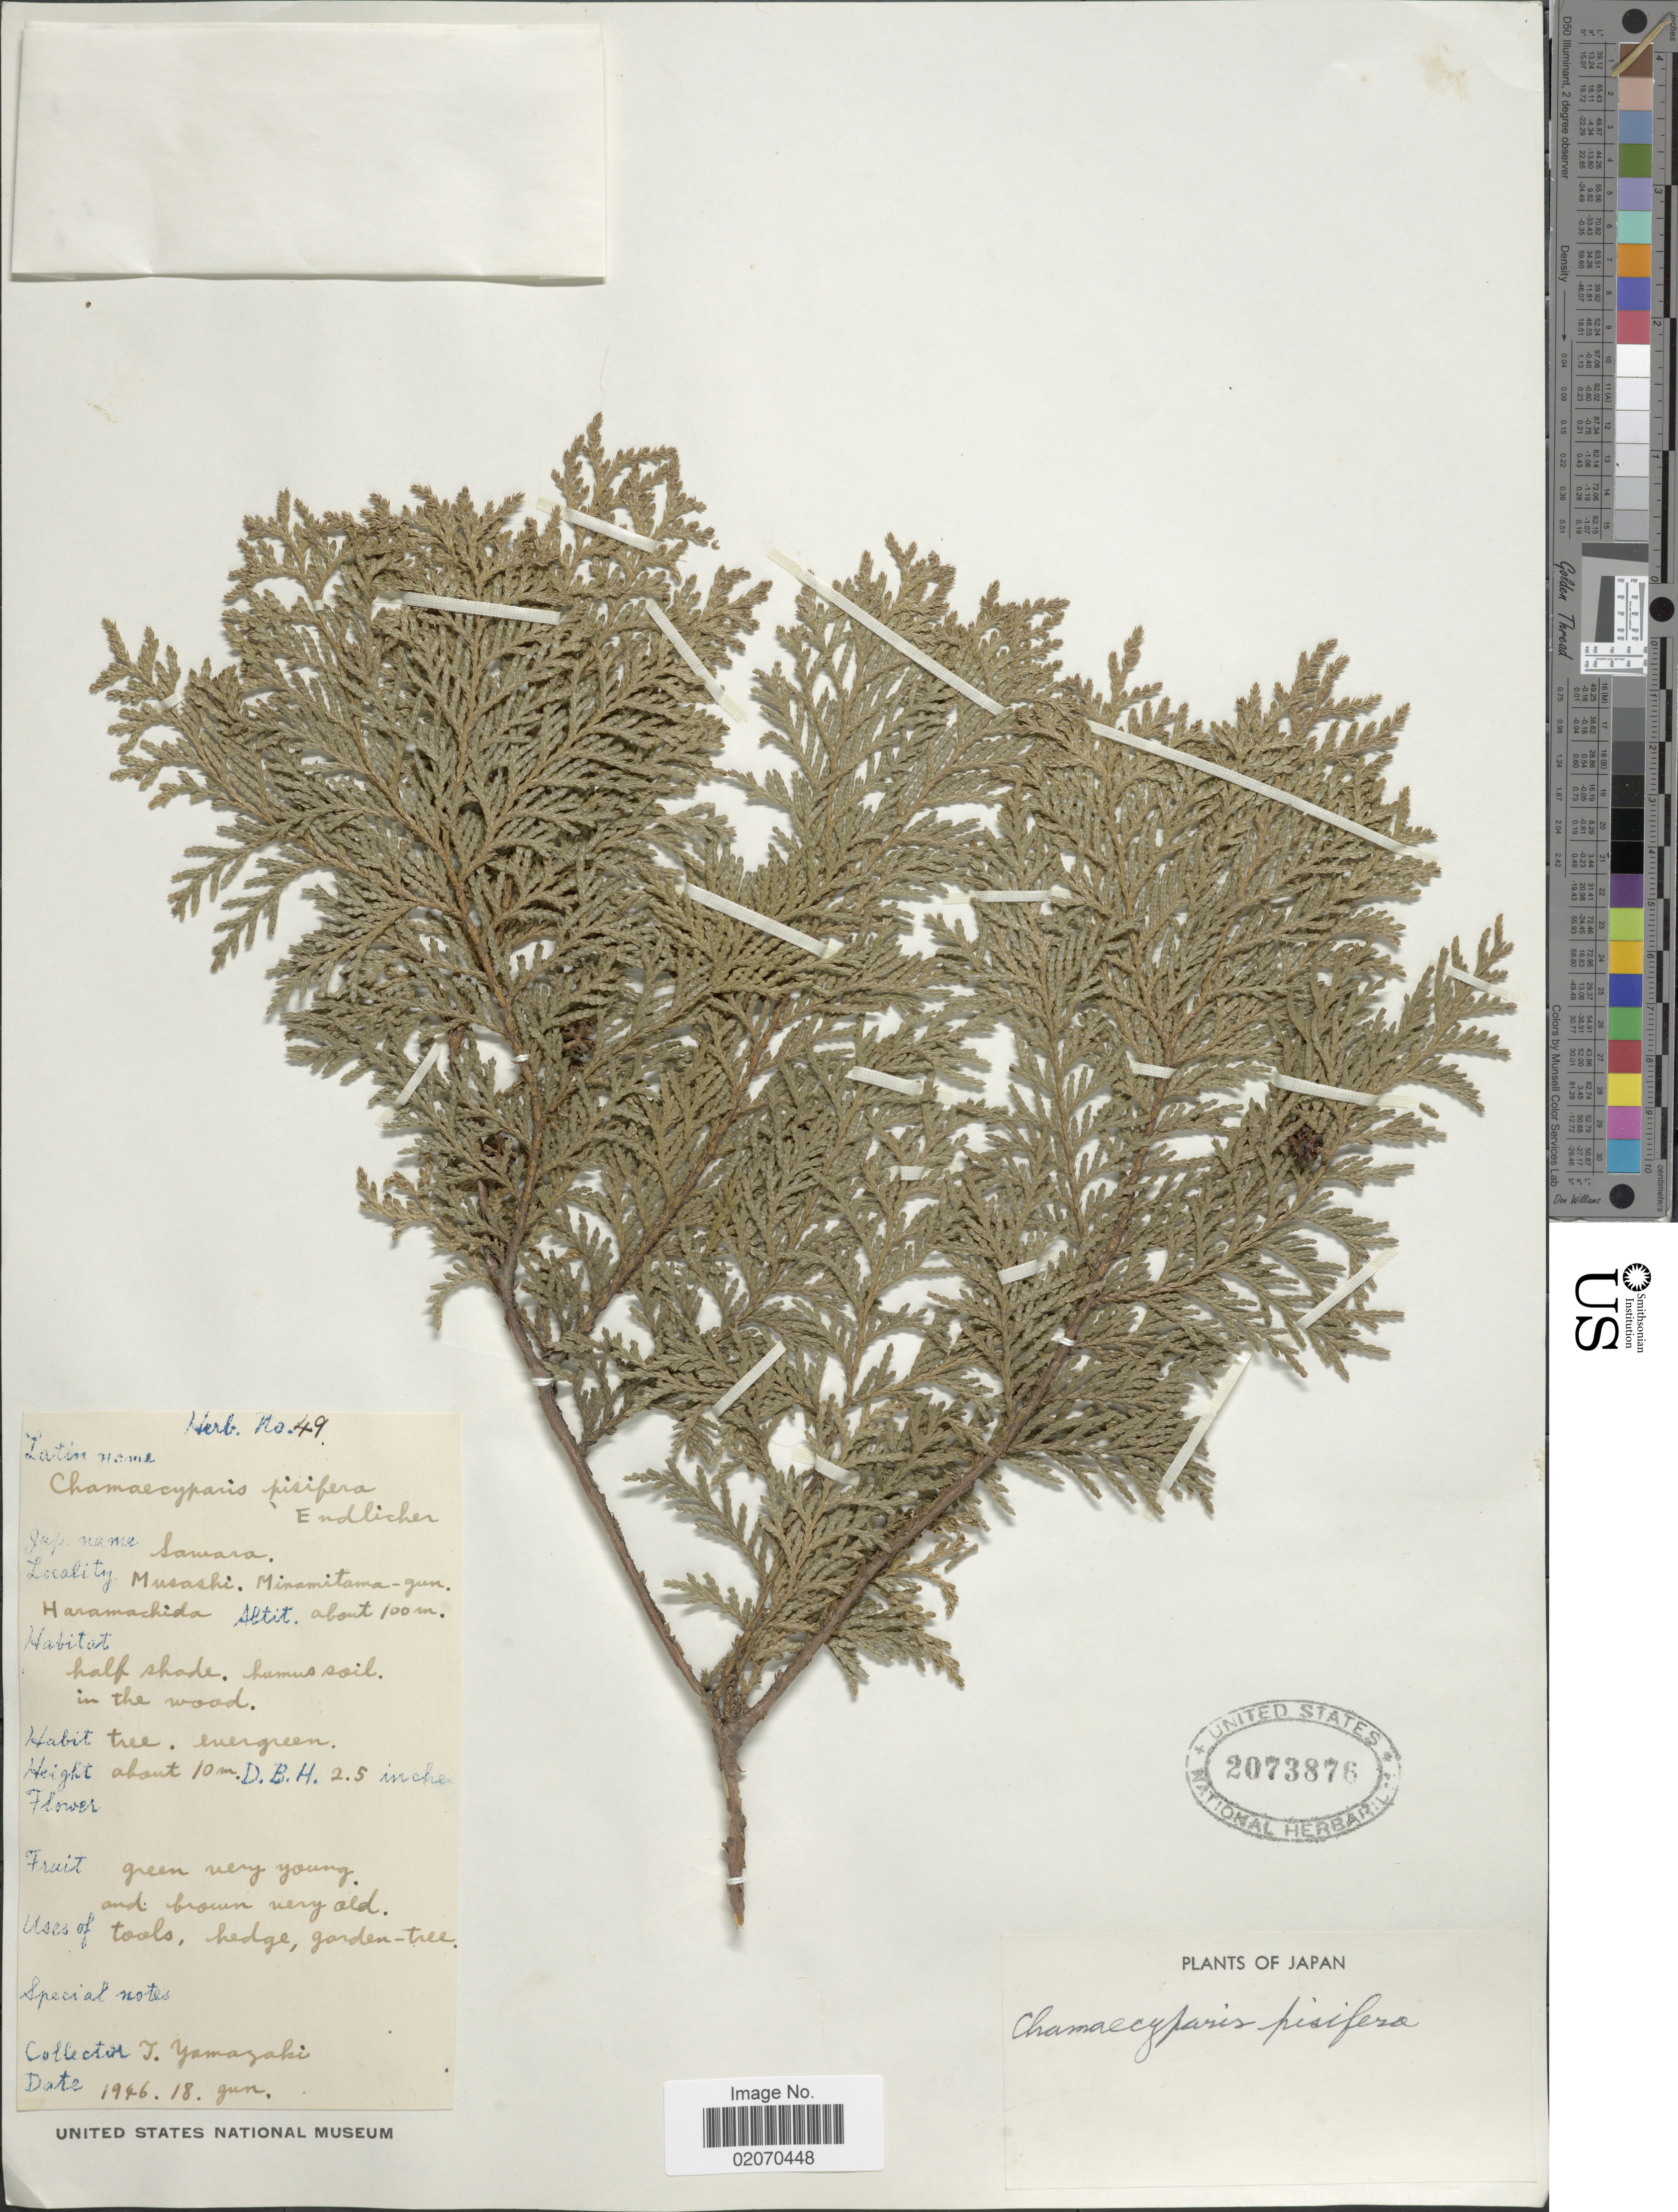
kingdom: Plantae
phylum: Tracheophyta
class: Pinopsida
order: Pinales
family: Cupressaceae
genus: Chamaecyparis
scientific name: Chamaecyparis pisifera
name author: (Siebold & Zucc.) Endl.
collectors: T. Yamazaki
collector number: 49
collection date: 1946-06-18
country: Japan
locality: Musashi. Minamitama-gun. Haramachida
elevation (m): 100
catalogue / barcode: US 2073876